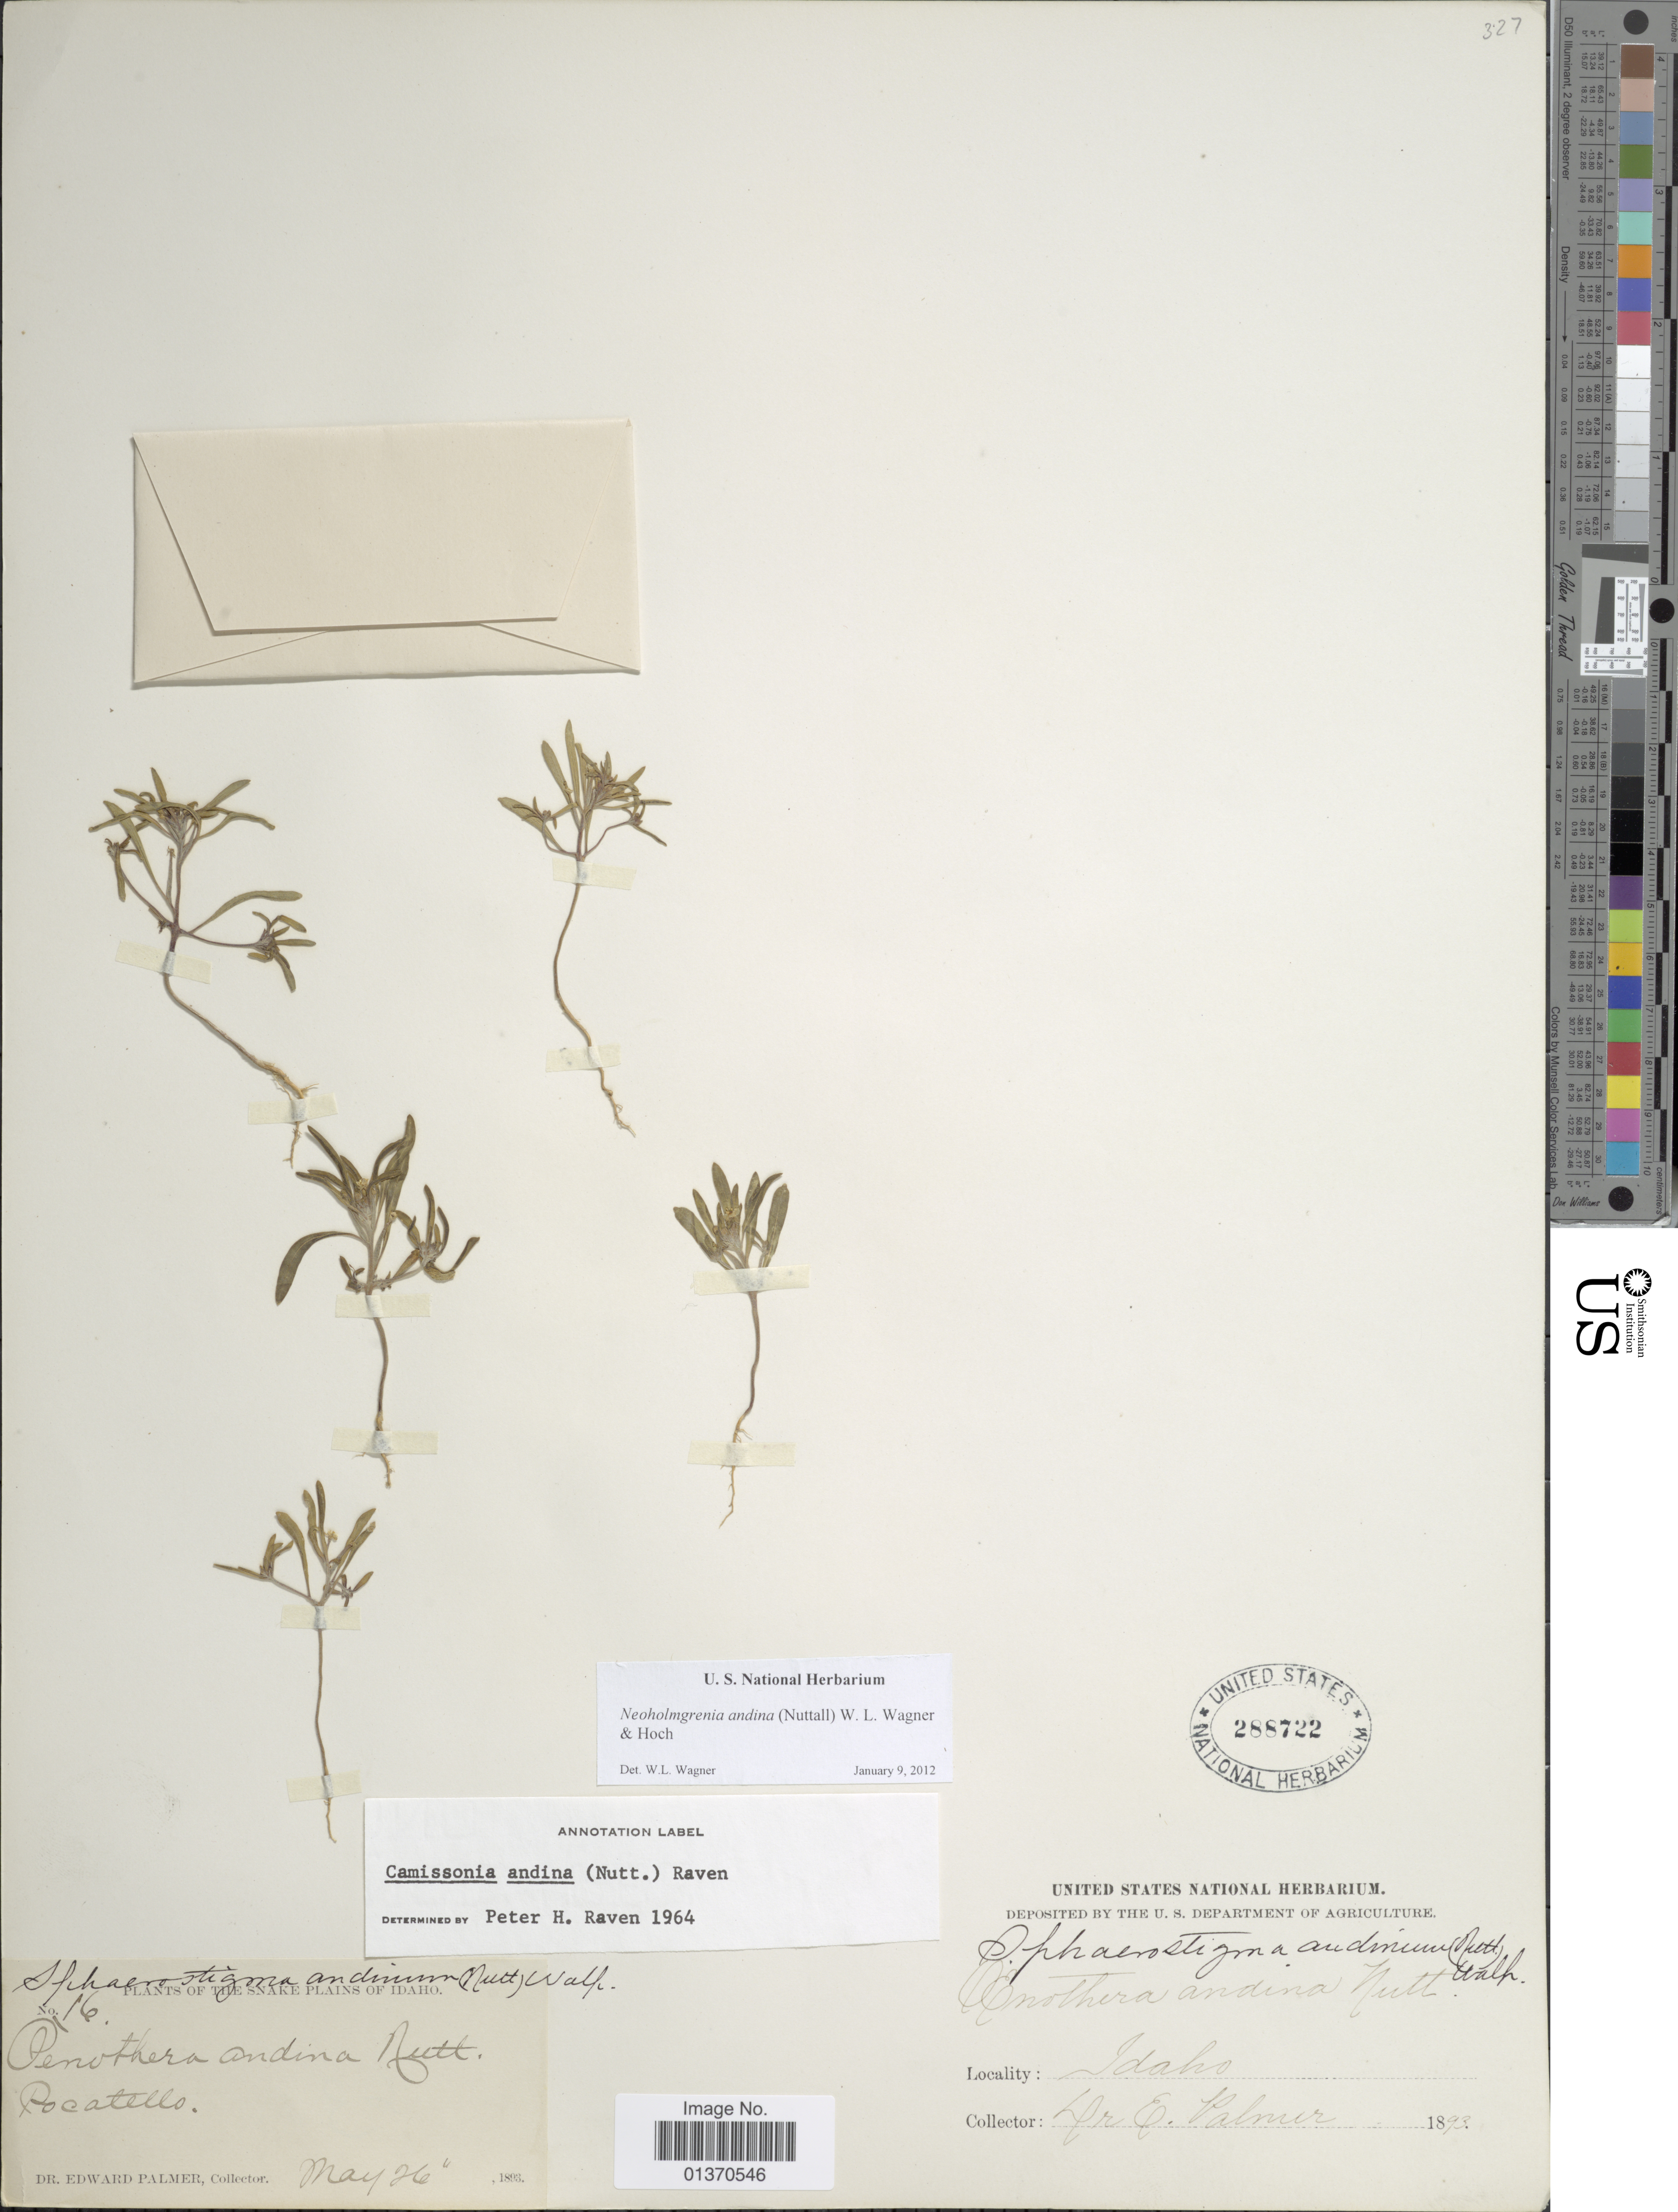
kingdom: Plantae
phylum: Tracheophyta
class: Magnoliopsida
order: Myrtales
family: Onagraceae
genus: Neoholmgrenia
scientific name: Neoholmgrenia andina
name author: (Nutt.) W.L. Wagner & Hoch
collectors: E. Palmer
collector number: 16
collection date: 1893-05-26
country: United States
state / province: Idaho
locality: Snake Plains of Idaho, Pocatello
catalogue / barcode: US 288722